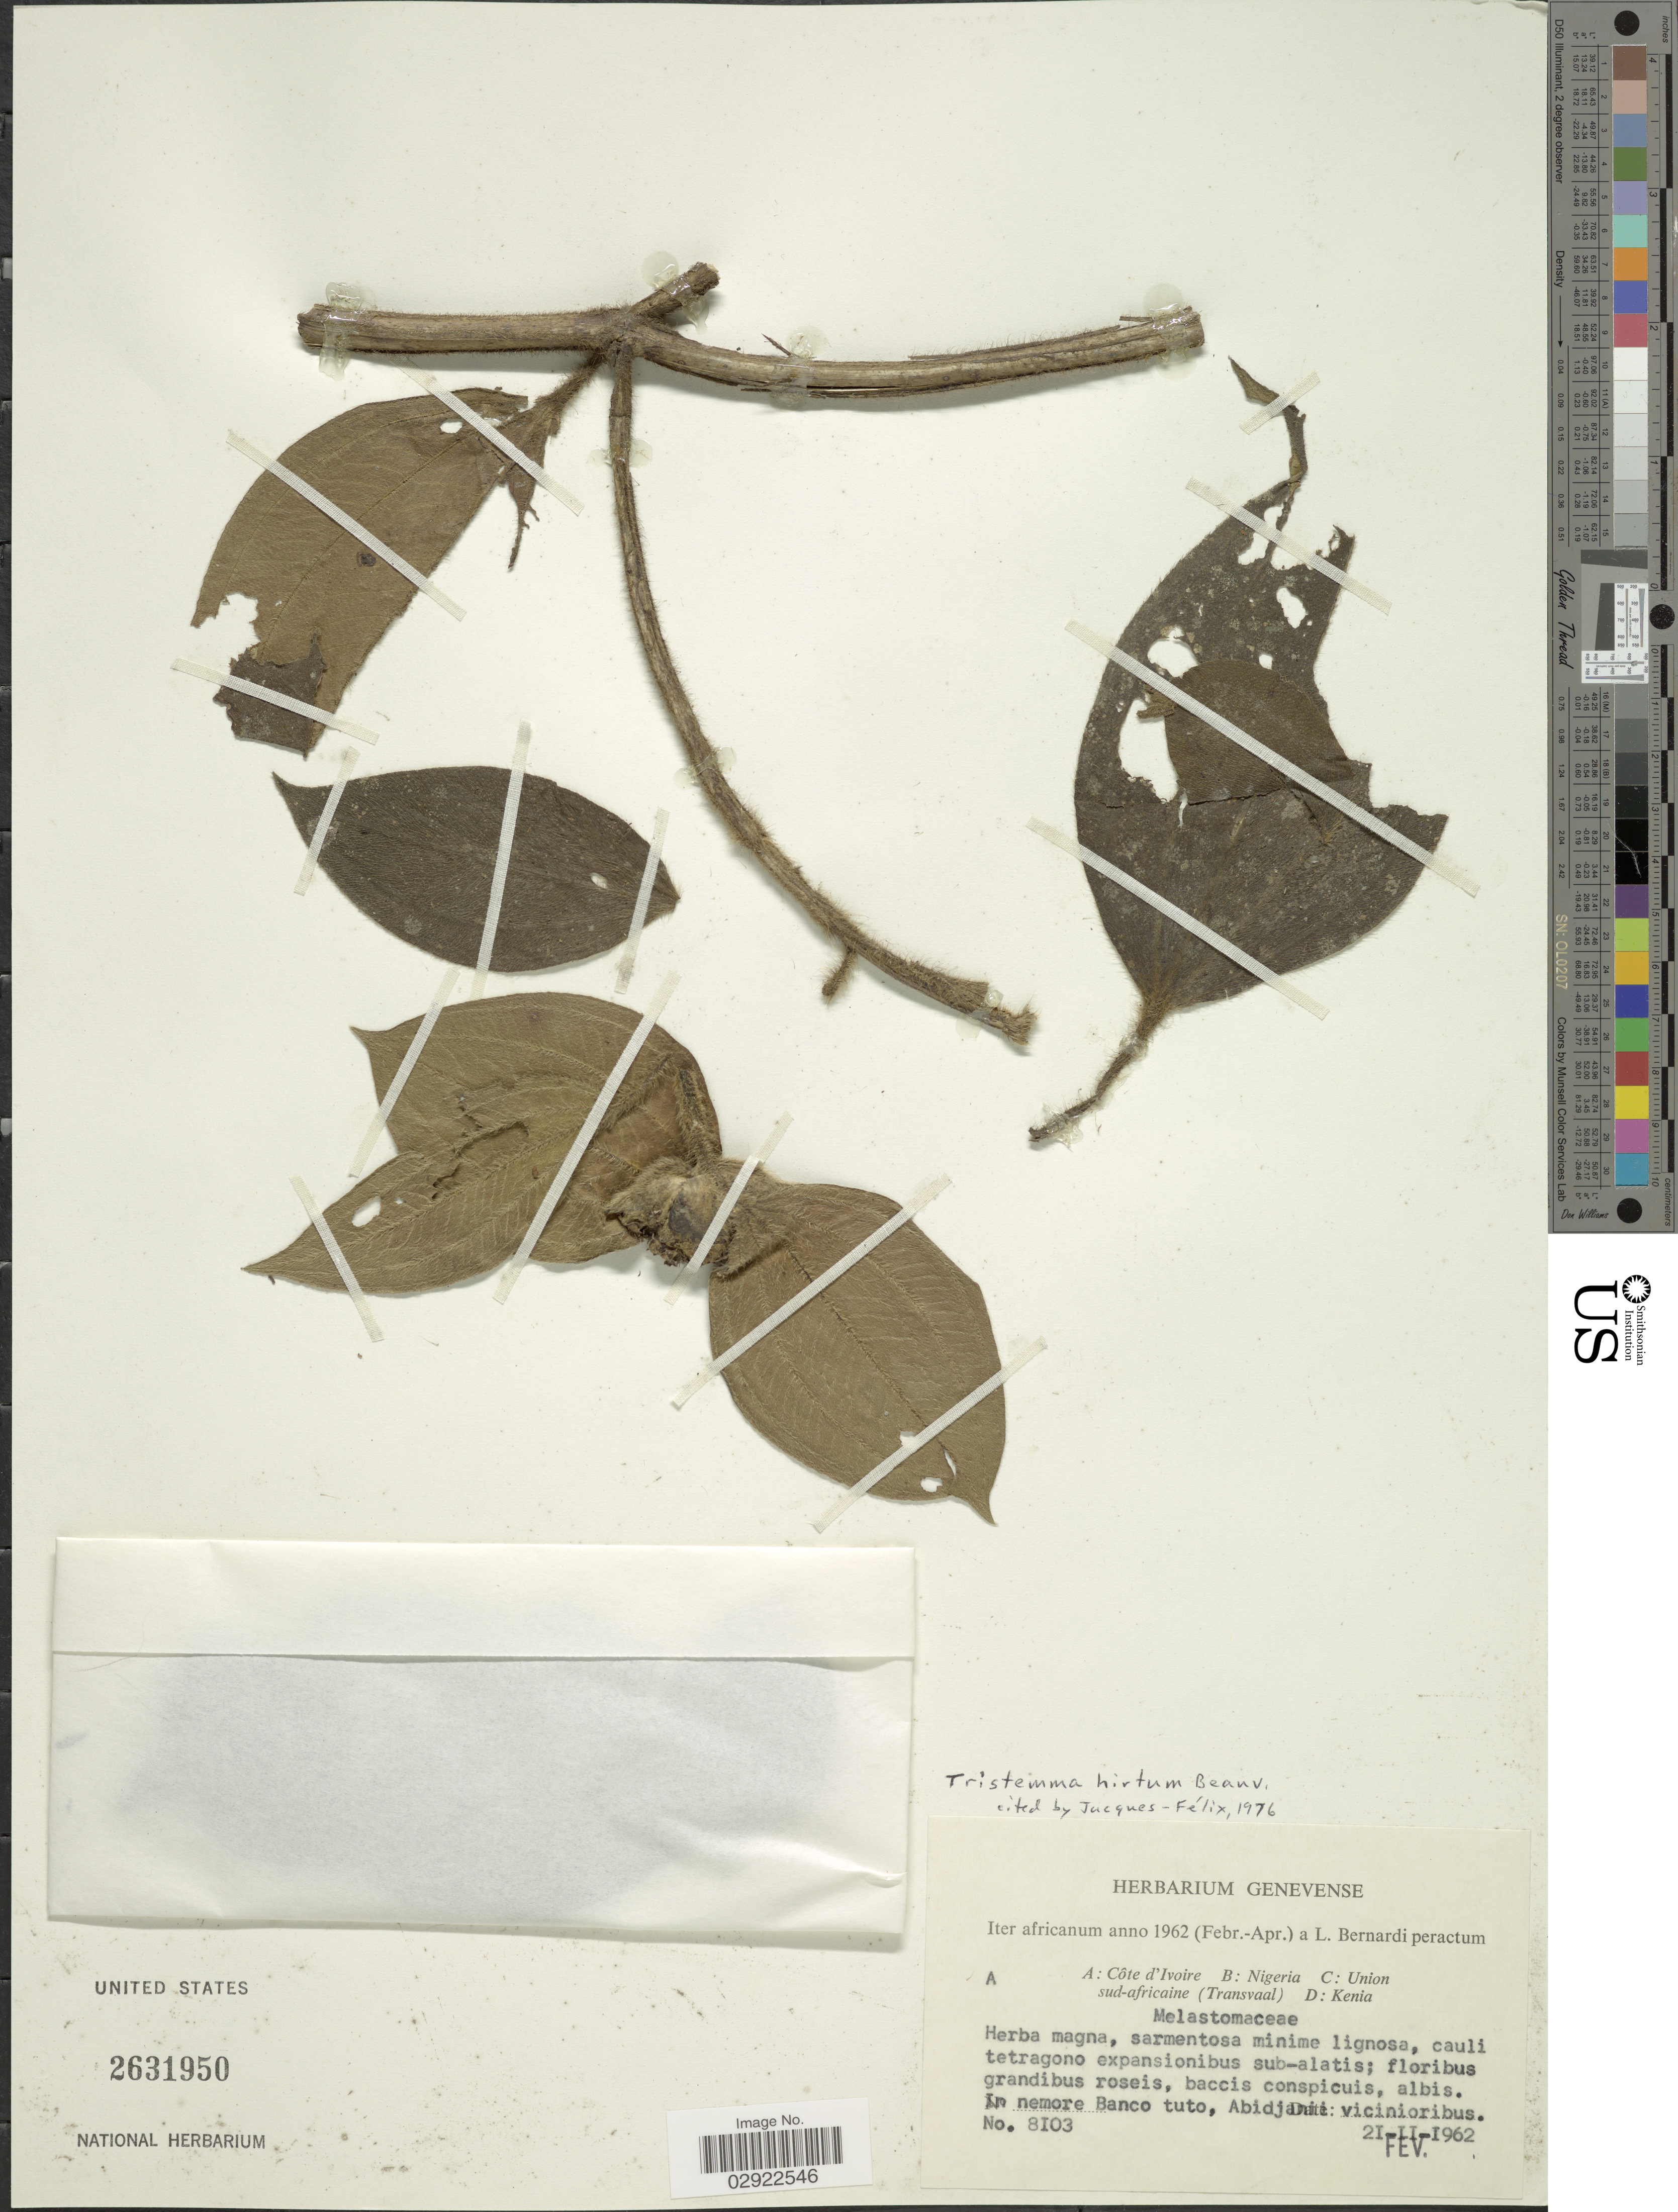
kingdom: Plantae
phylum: Tracheophyta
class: Magnoliopsida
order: Myrtales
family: Melastomataceae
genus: Tristemma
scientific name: Tristemma hirtum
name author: P. Beauv.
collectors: L. Bernardi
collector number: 8103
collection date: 1962-02-21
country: Ivory Coast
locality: Côte d'Ivoire. In nemore Banco tuto, Abidja [illegible text] vicinioribus.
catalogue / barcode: US 2631950